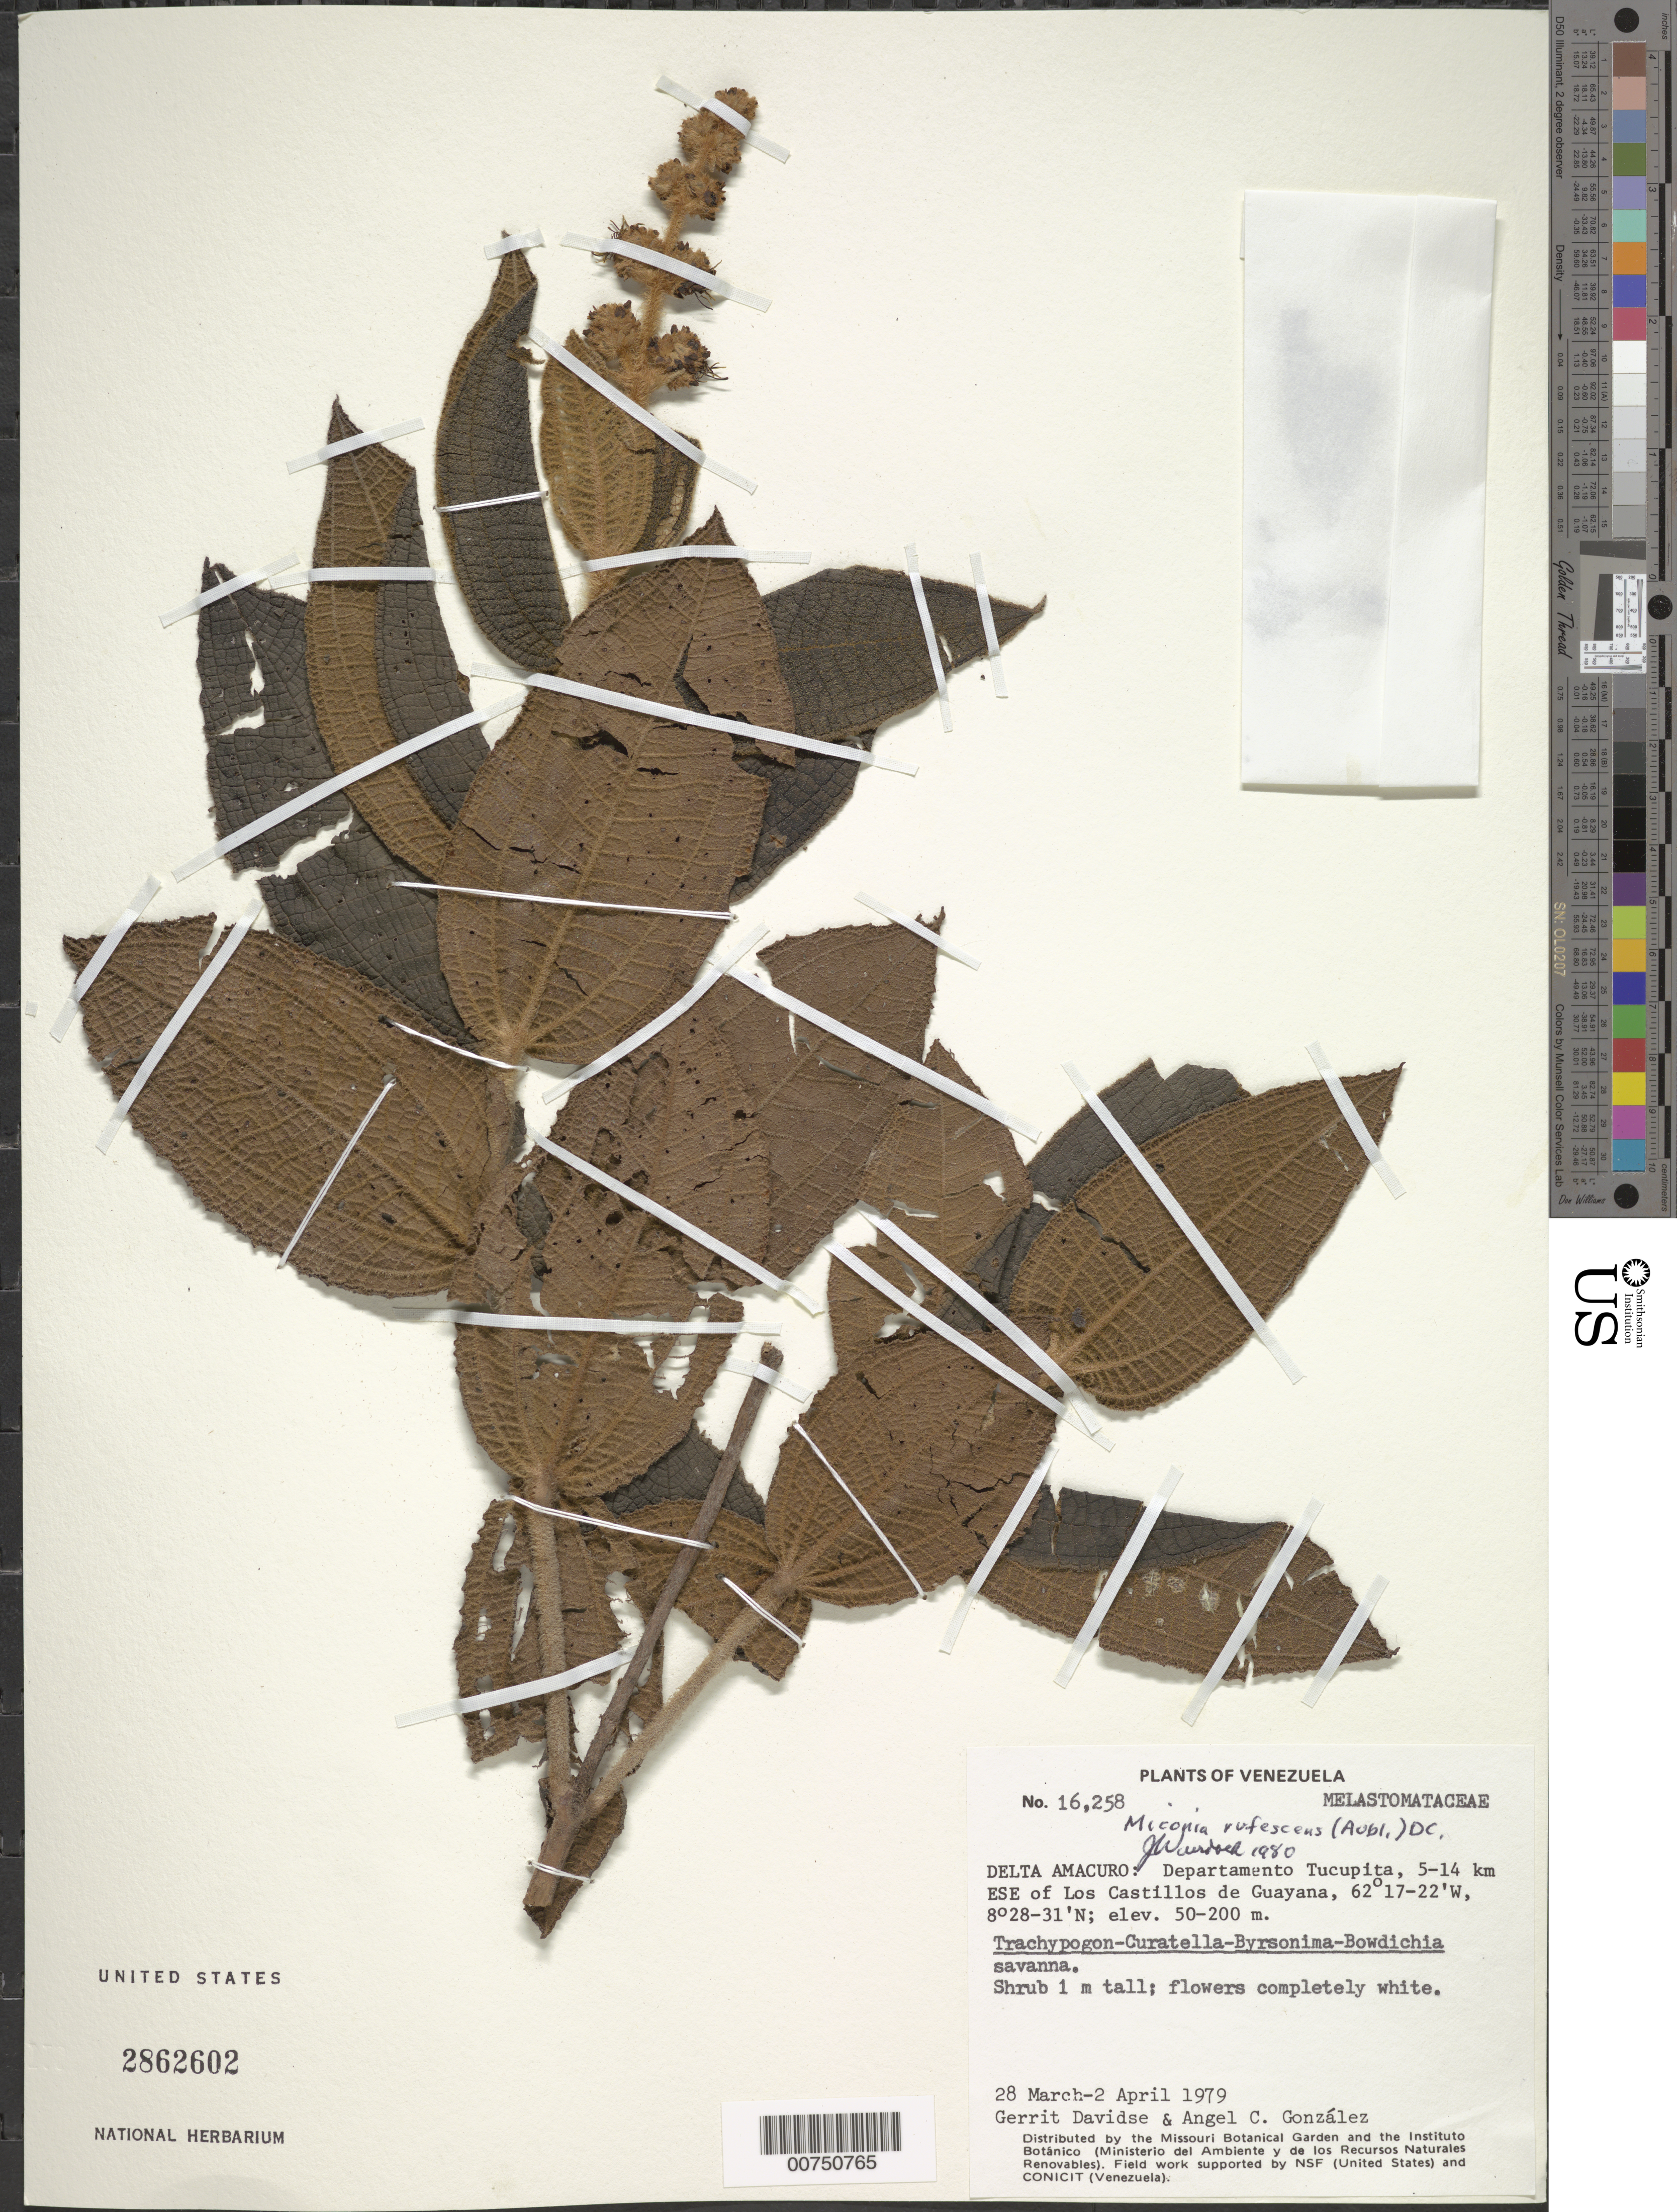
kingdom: Plantae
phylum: Tracheophyta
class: Magnoliopsida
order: Myrtales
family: Melastomataceae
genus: Miconia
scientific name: Miconia rufescens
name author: (Aubl.) DC.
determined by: Wurdack, John J., (US), US (UNITED STATES)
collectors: G. Davidse & A. C. González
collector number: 16258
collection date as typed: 28-Mar-79 to 2-Apr-79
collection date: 1979-03-28/1979-04-02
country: Venezuela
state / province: Delta Amacuro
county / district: Tucupita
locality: Los Castillos de Guayana, 5-14 km ESE of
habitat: Trachypogon-Curatella-Byrsonima-Bowdichia savanna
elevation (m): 50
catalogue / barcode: US 2862602